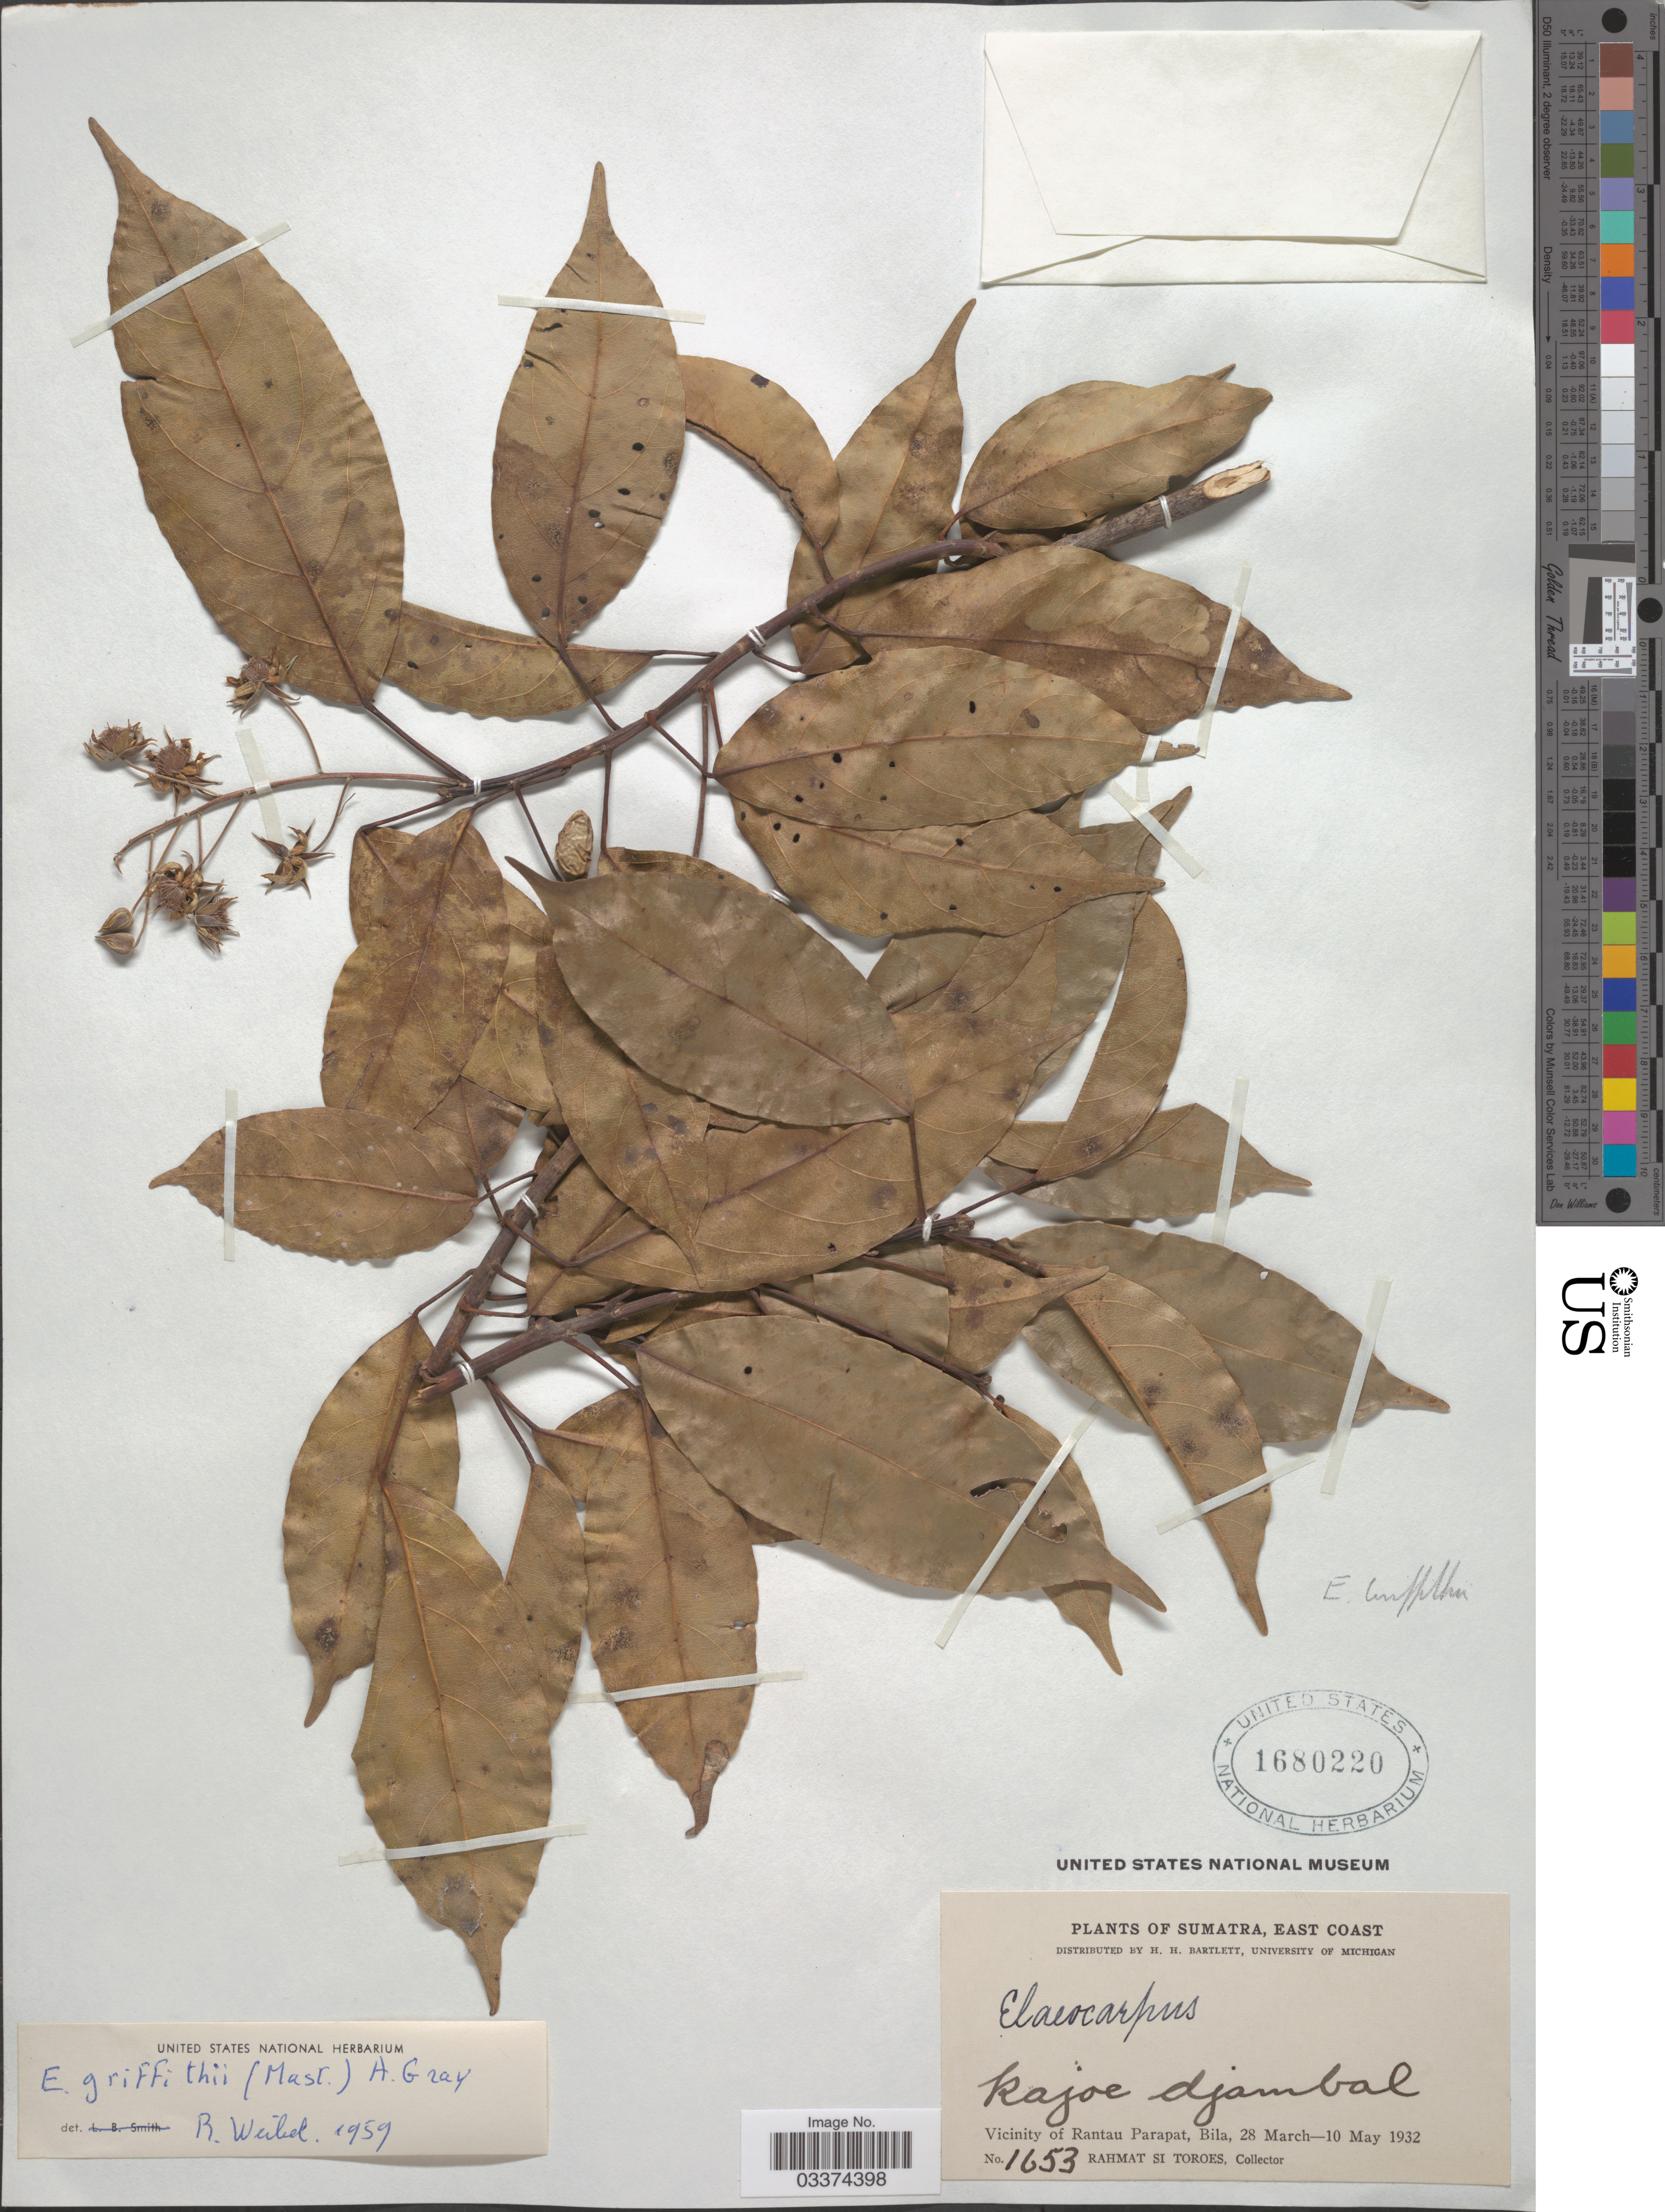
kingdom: Plantae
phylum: Tracheophyta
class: Magnoliopsida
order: Oxalidales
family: Elaeocarpaceae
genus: Elaeocarpus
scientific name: Elaeocarpus griffithii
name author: (Wight) A. Gray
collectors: Rahmat Si Boeea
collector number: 1653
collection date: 1932-03-28/1932-05-10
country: Indonesia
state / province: Sumatra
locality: East Coast, Vicinity of Rantau Parapat, Bila.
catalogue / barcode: US 1680220